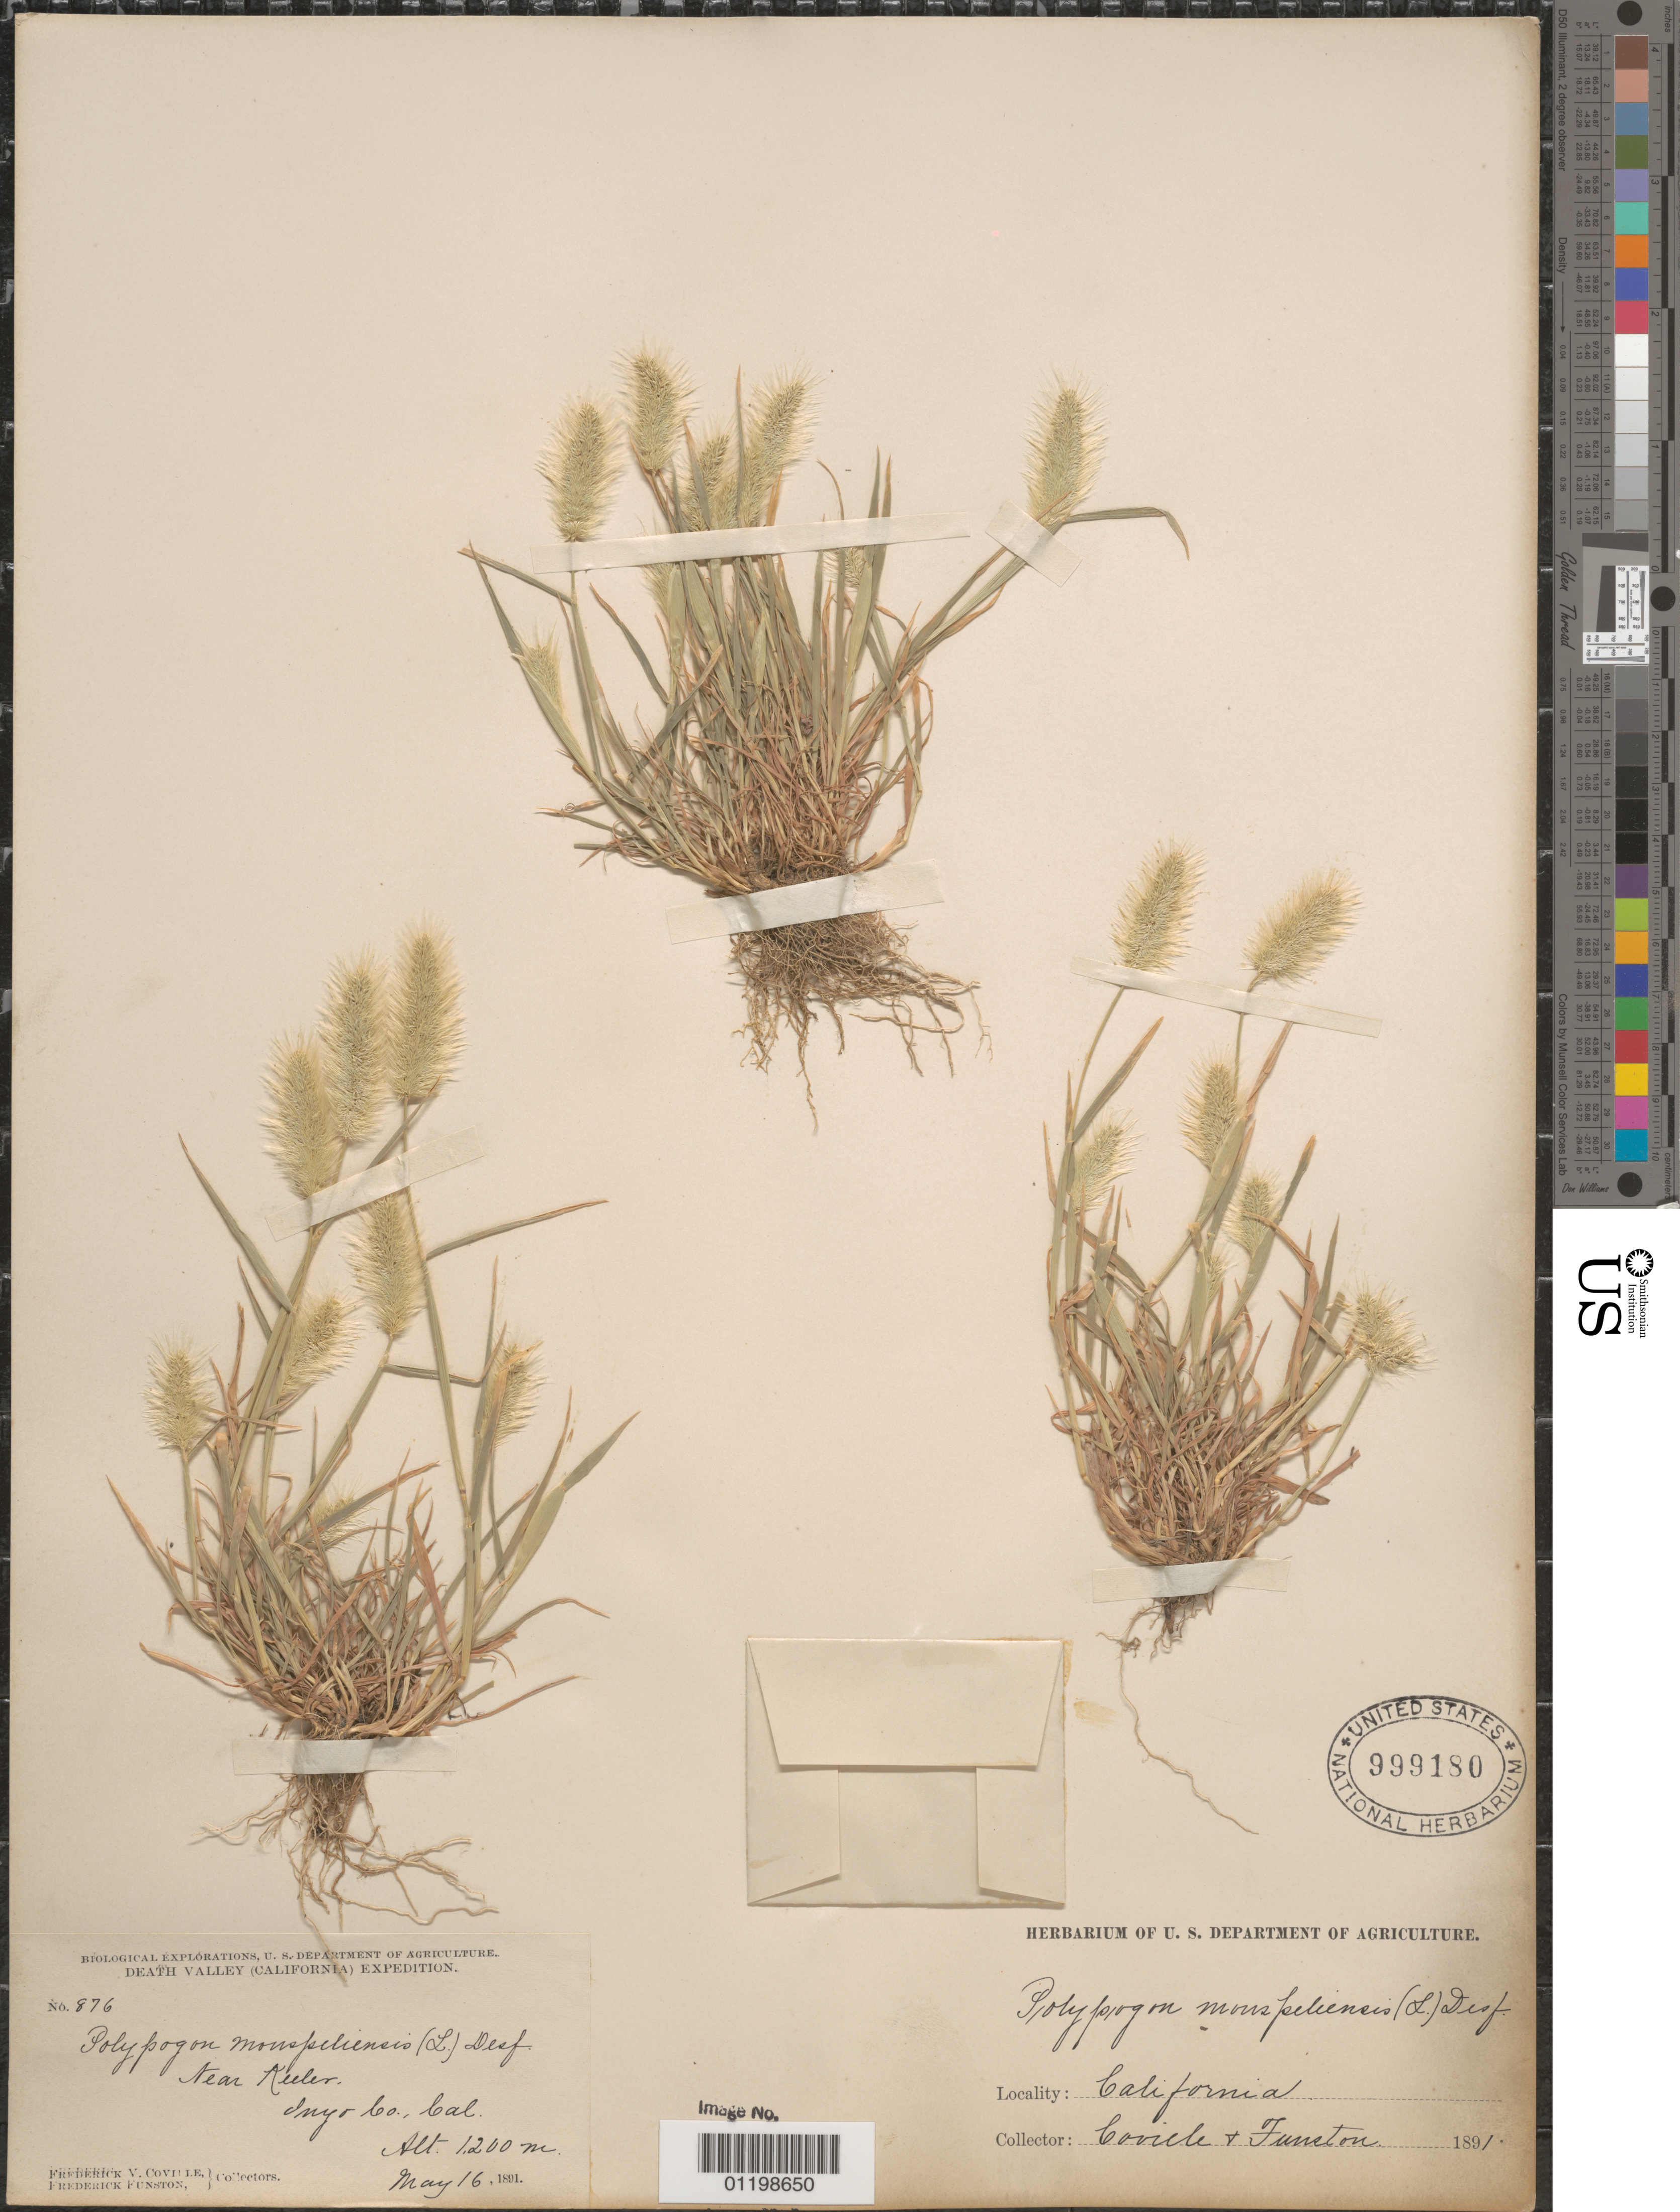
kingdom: Plantae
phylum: Tracheophyta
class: Liliopsida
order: Poales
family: Poaceae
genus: Polypogon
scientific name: Polypogon monspeliensis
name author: (L.) Desf.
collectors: F. V. Coville & F. Funston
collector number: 876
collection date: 1891-05-16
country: United States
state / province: California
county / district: Inyo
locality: near Keeler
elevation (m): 1200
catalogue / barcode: US 999180